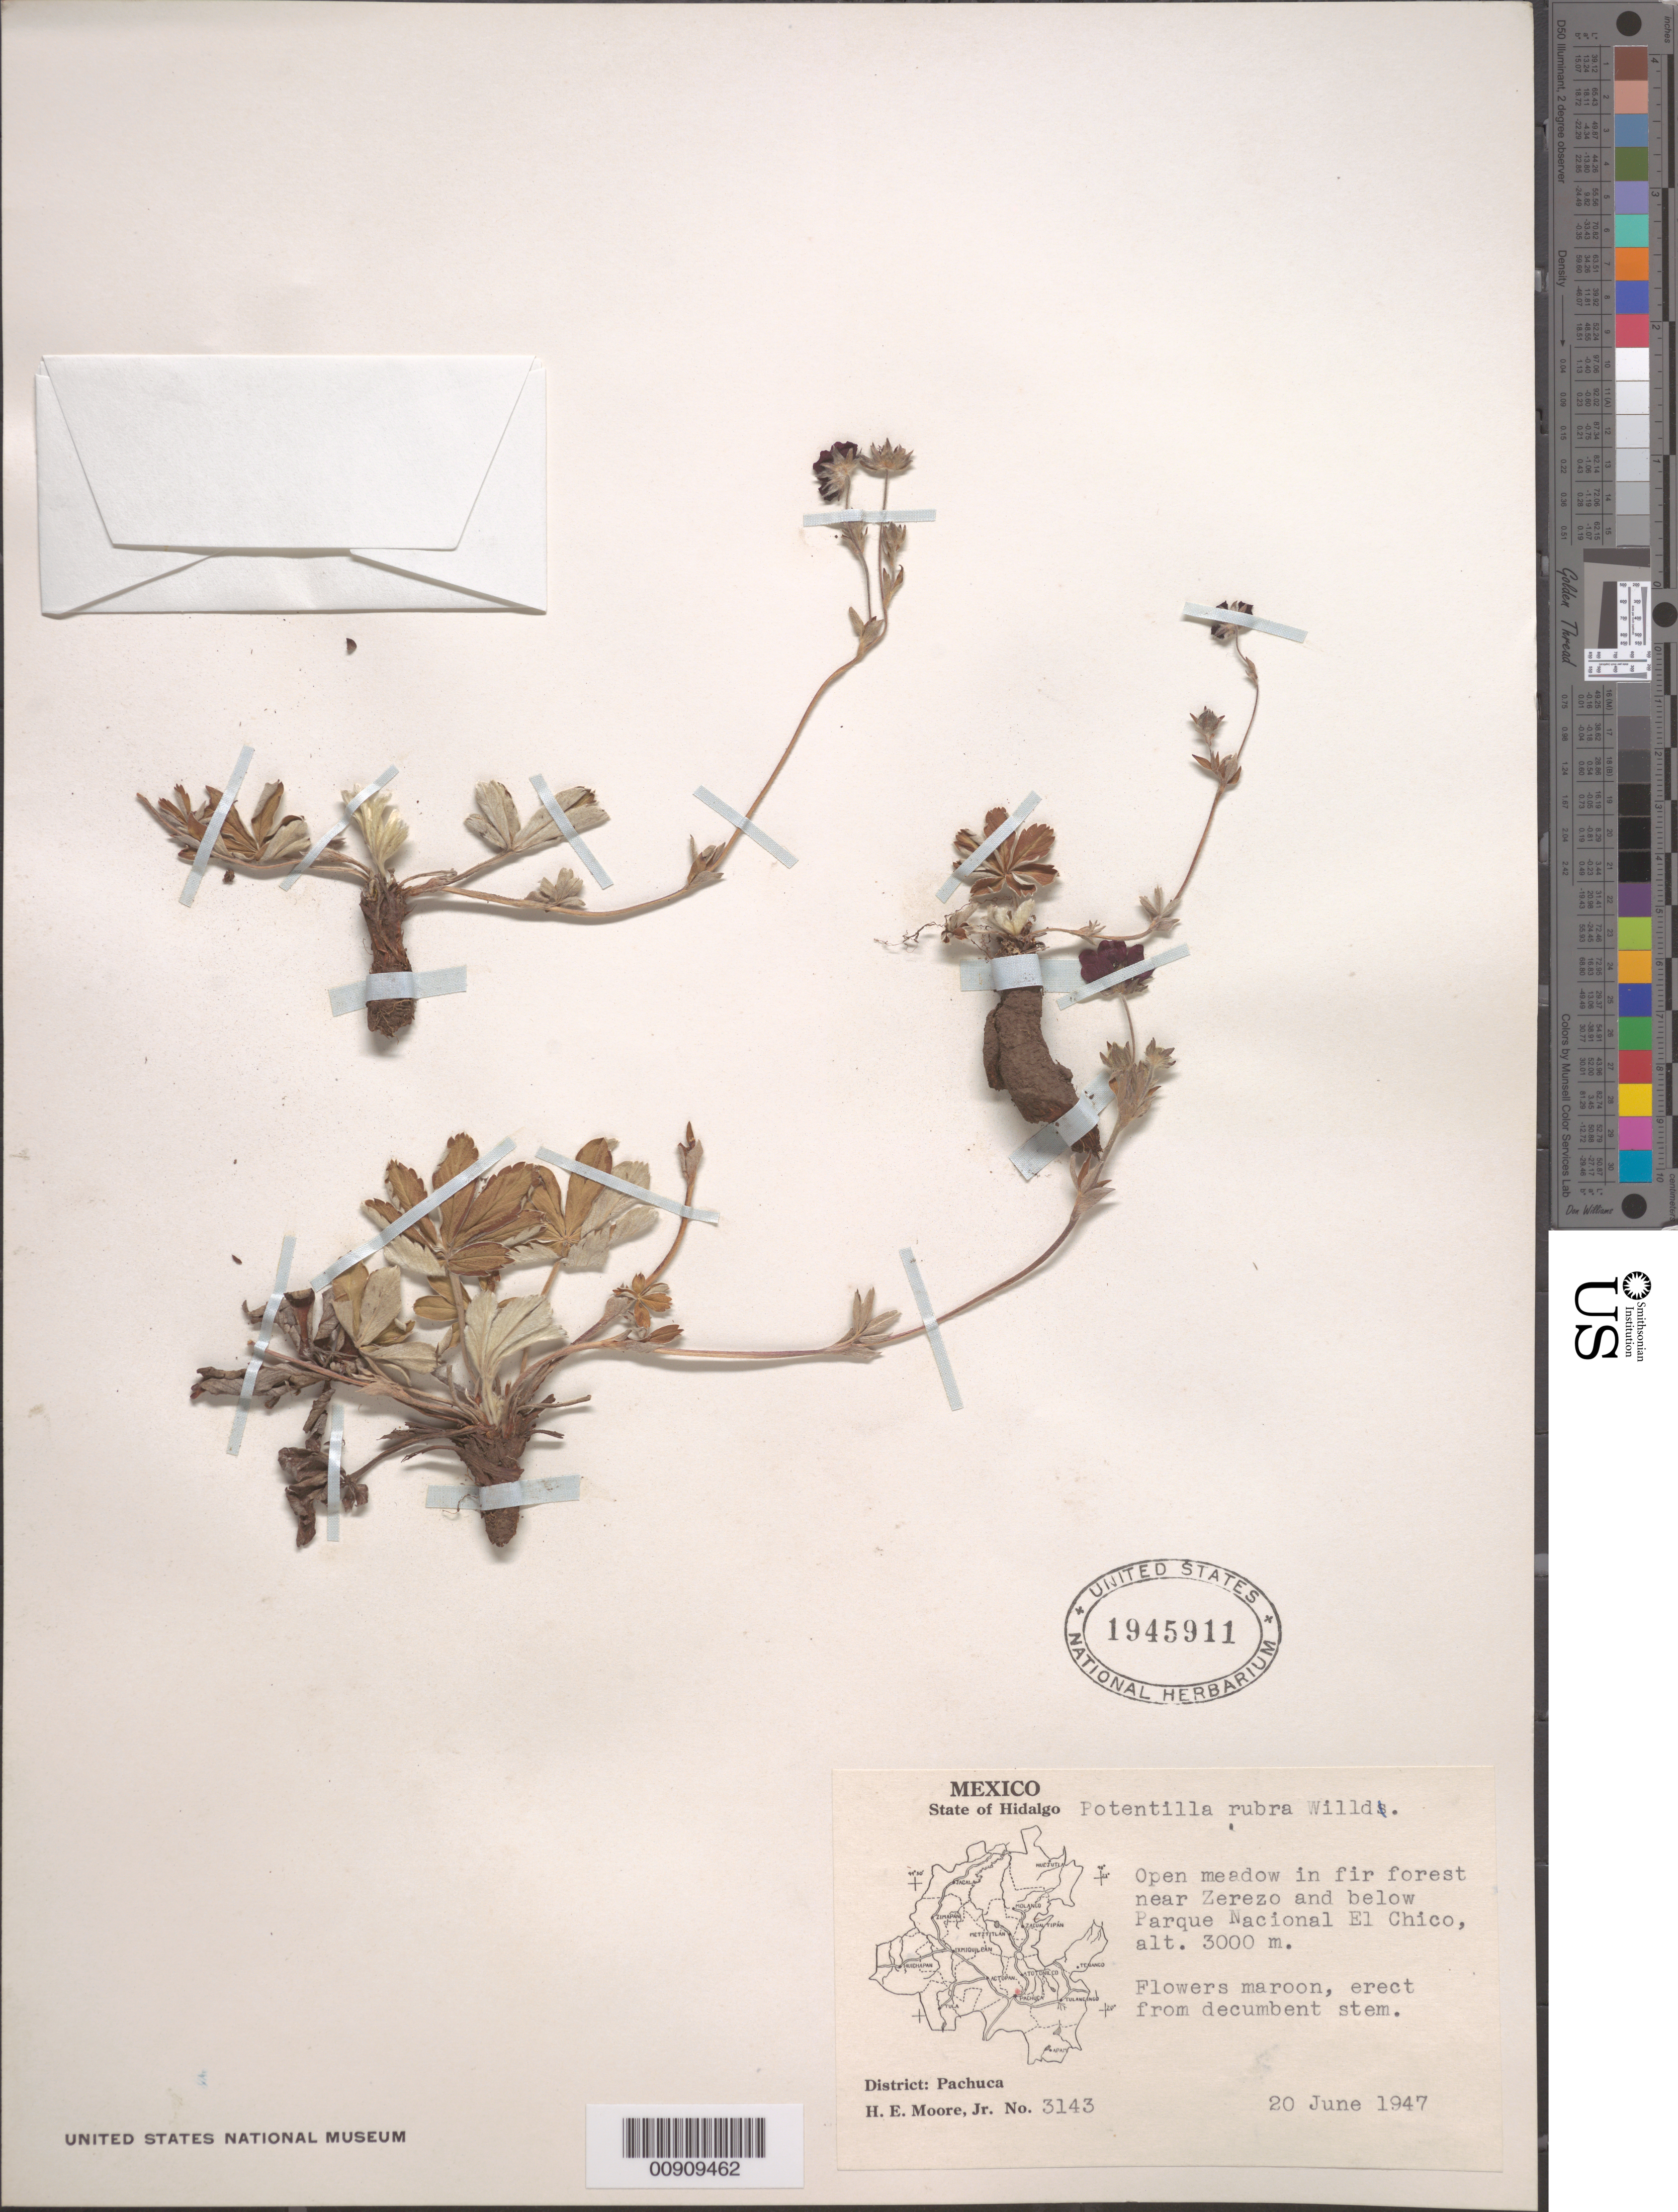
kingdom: Plantae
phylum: Tracheophyta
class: Magnoliopsida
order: Rosales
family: Rosaceae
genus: Potentilla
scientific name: Potentilla rubra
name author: Willd. ex Schltdl.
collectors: H. E. Moore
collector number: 3143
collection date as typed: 20 Jun 1947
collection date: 1947-06-20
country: Mexico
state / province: Hidalgo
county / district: Pachuca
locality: Near Zerezo [sic] and below Parque Nacional El Chico. District Pachuca, State of Hidalgo.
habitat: Open meadow in fir forest.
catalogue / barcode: US 1945911